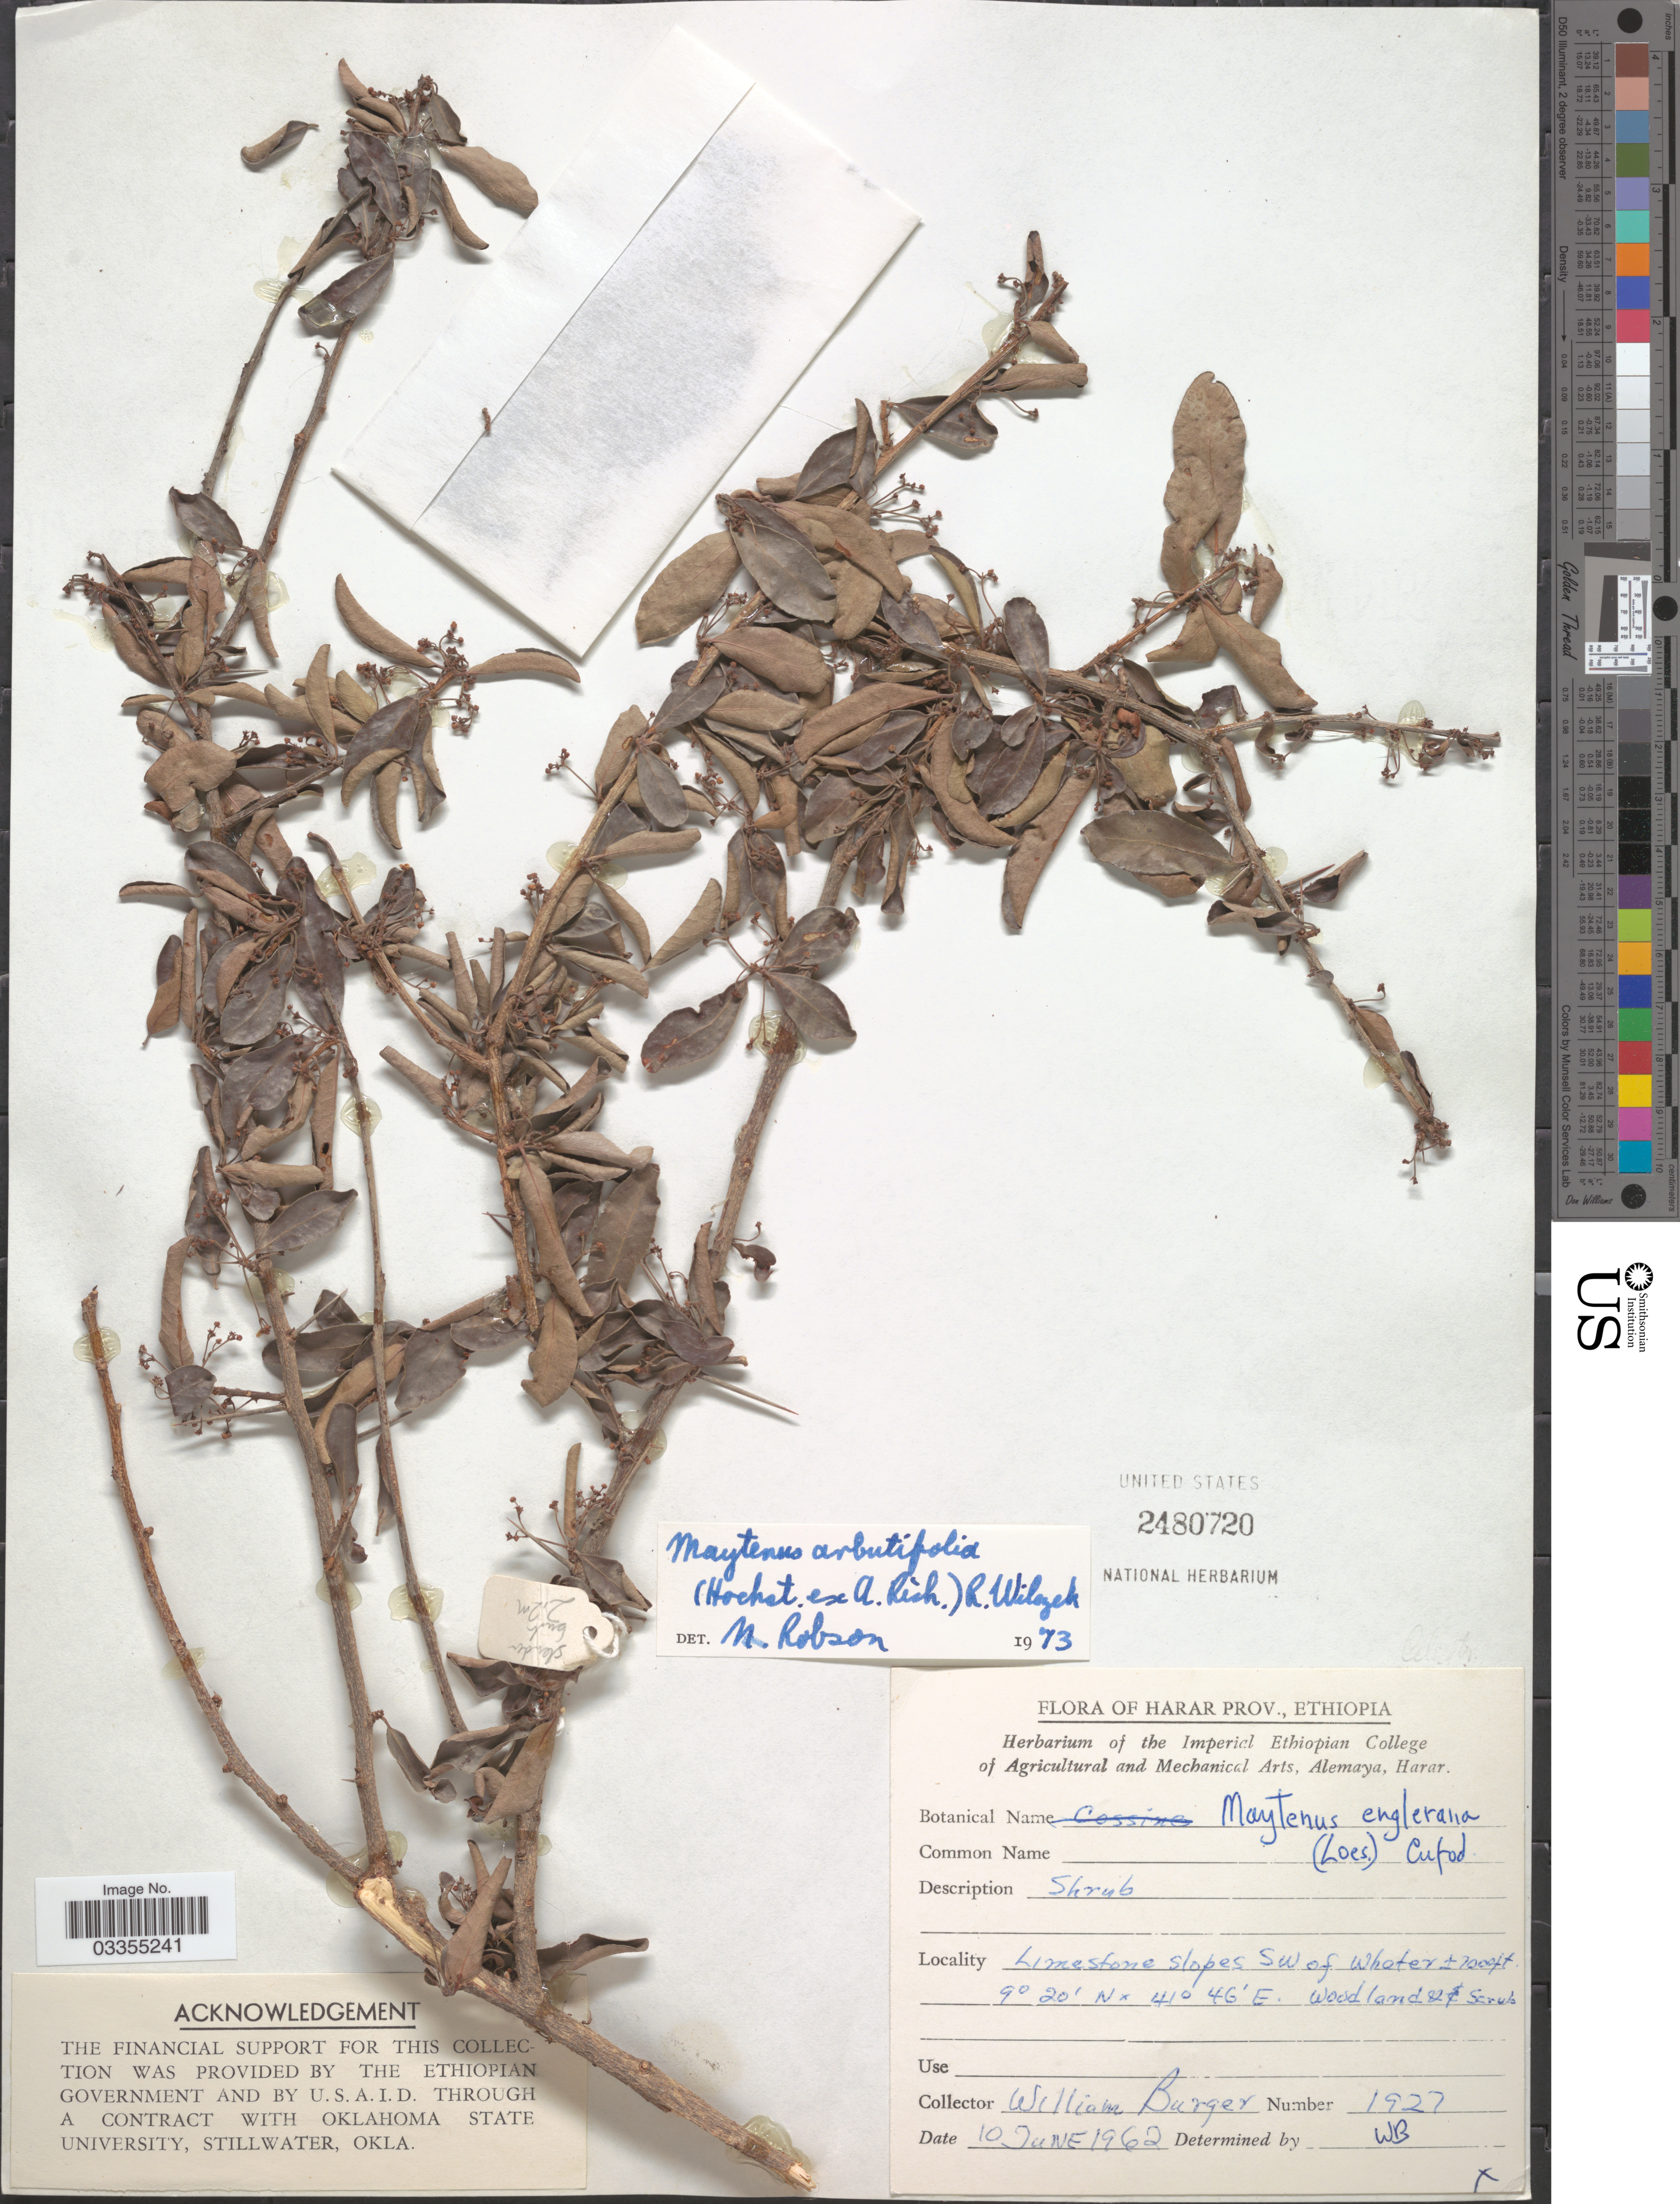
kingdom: Plantae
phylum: Tracheophyta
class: Magnoliopsida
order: Celastrales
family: Celastraceae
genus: Maytenus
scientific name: Maytenus arbutifolia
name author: (A. Rich.) R. Wilczek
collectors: W. Burger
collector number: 1927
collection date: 1962-06-10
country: Ethiopia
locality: Harar Prov. Limestone slopes SW of Whater.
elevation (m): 2134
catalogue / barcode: US 2480720